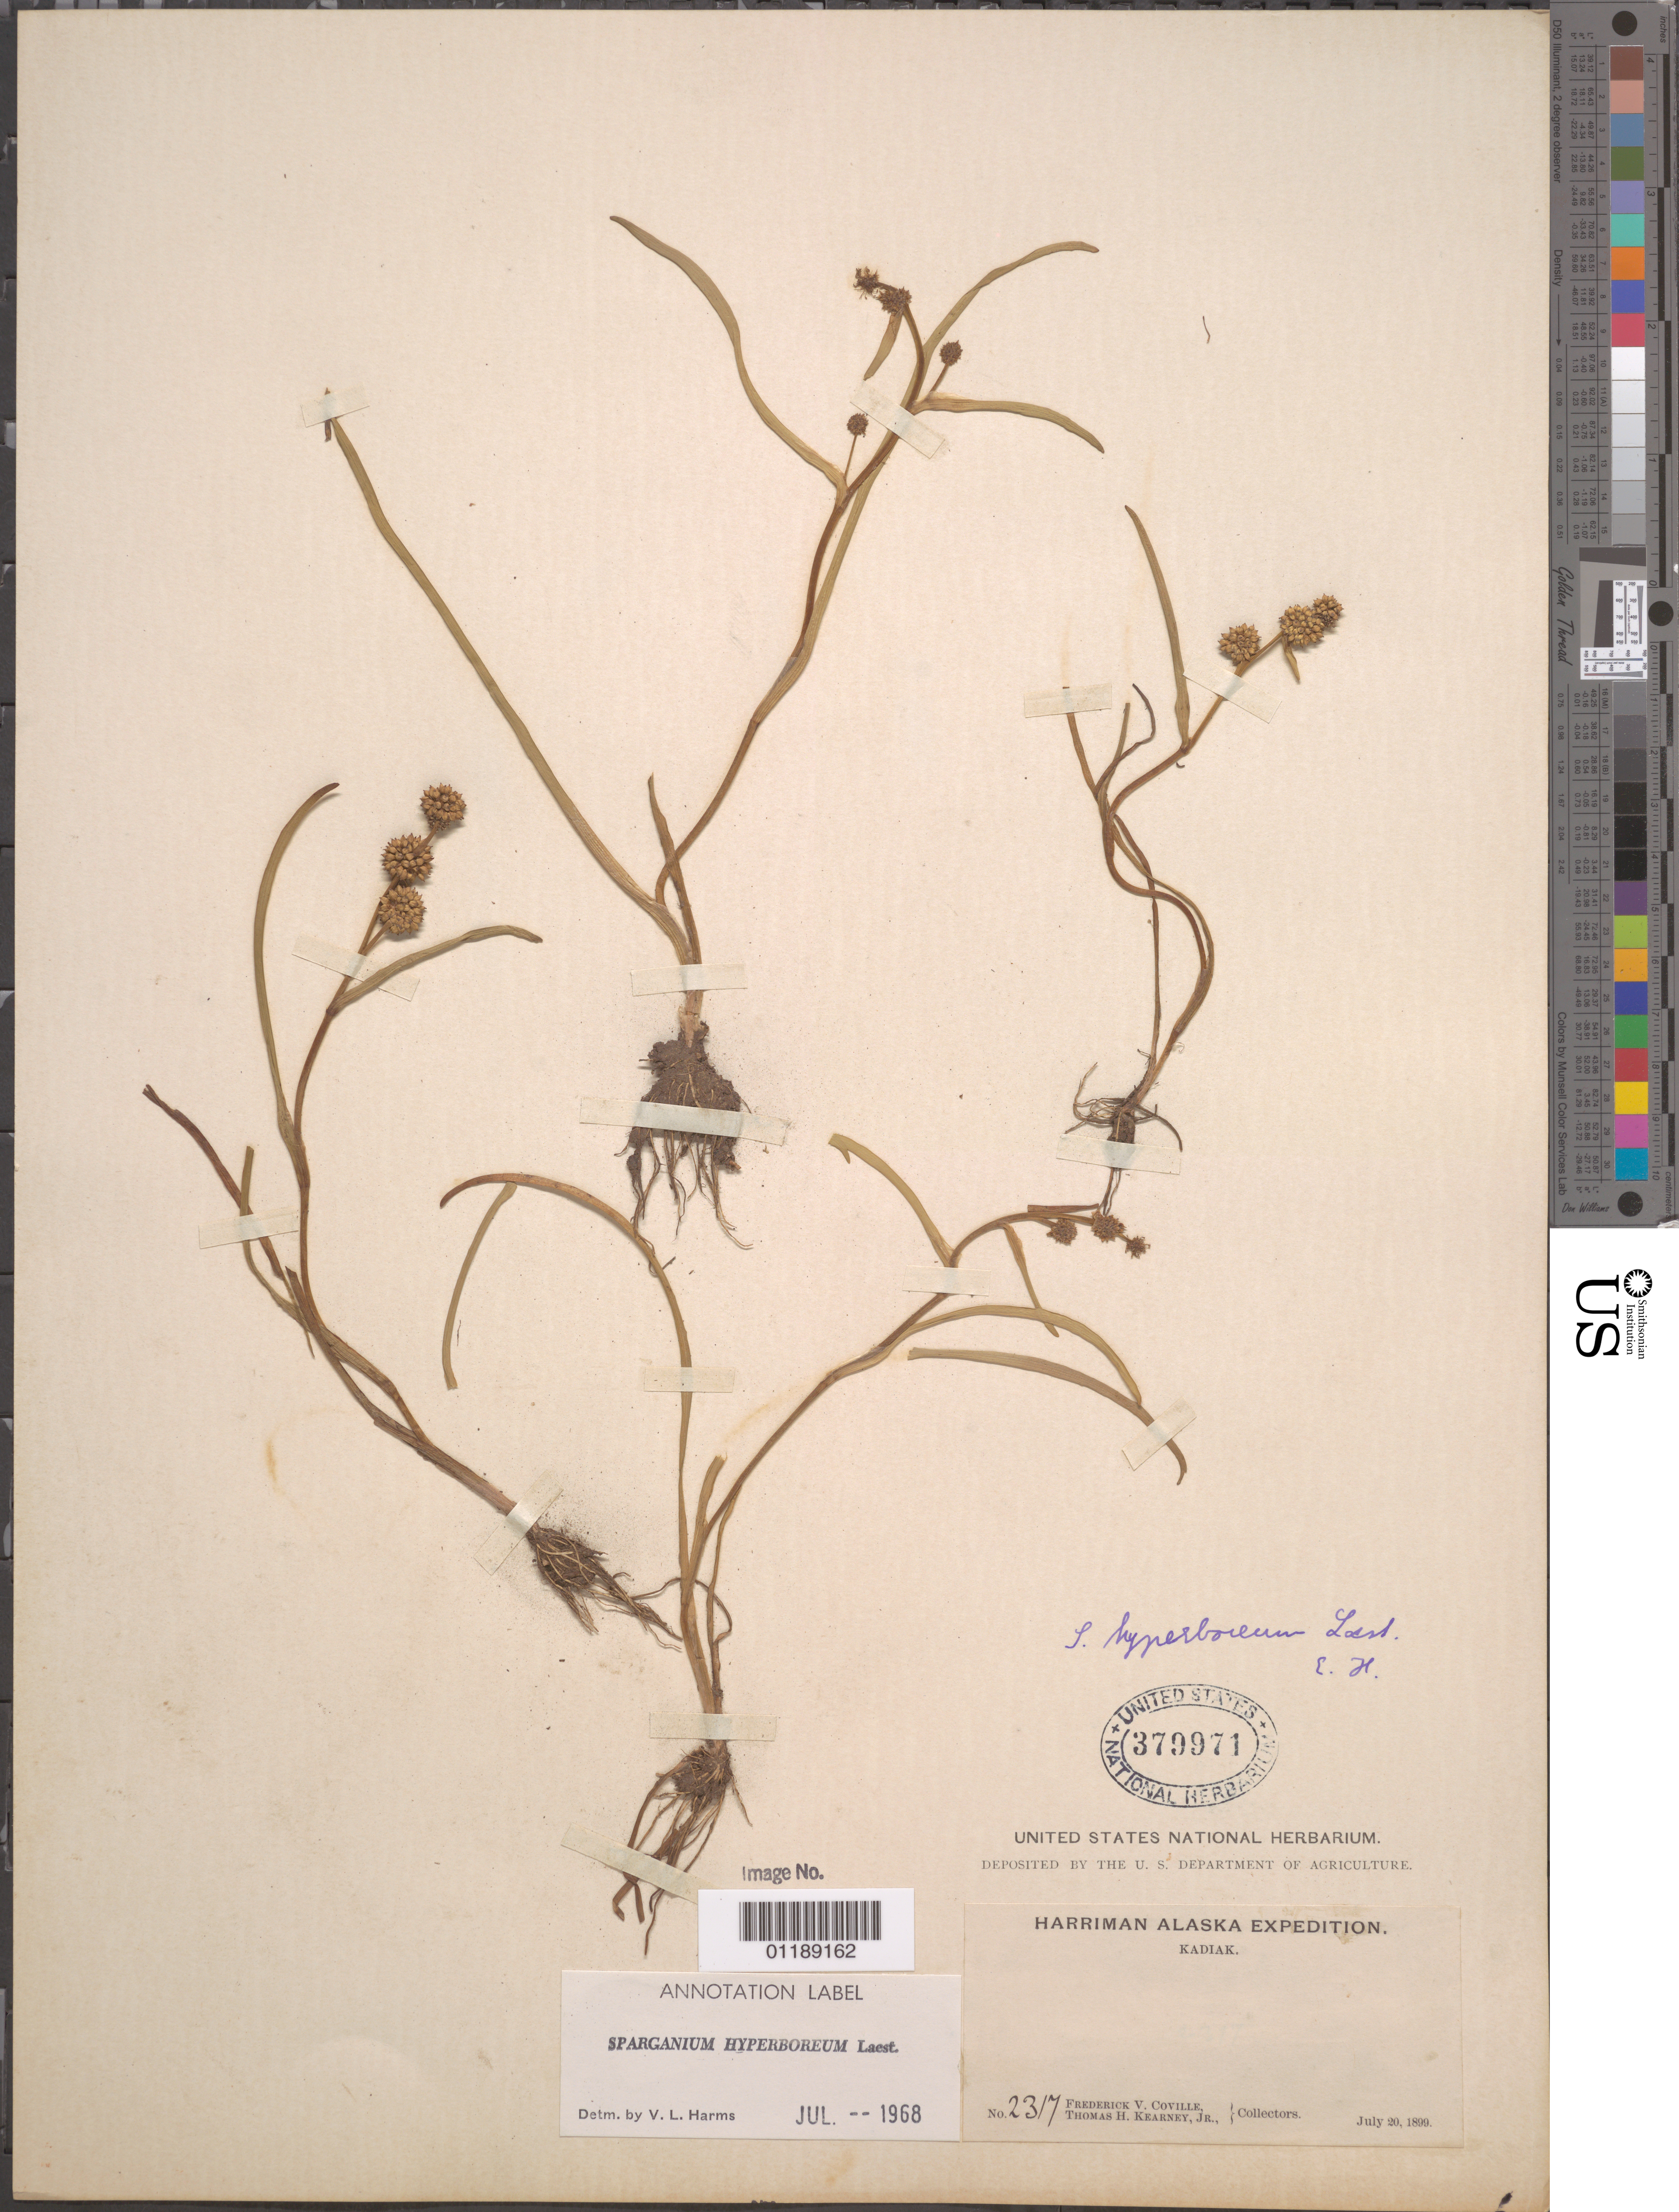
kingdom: Plantae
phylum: Tracheophyta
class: Liliopsida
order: Poales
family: Typhaceae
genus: Sparganium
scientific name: Sparganium hyperboreum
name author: Beurl. ex Laest.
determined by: Harms, V. L.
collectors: F. V. Coville & T. H. Kearney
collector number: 2317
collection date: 1899-07-20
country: United States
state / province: Alaska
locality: Kadiak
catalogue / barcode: US 379971